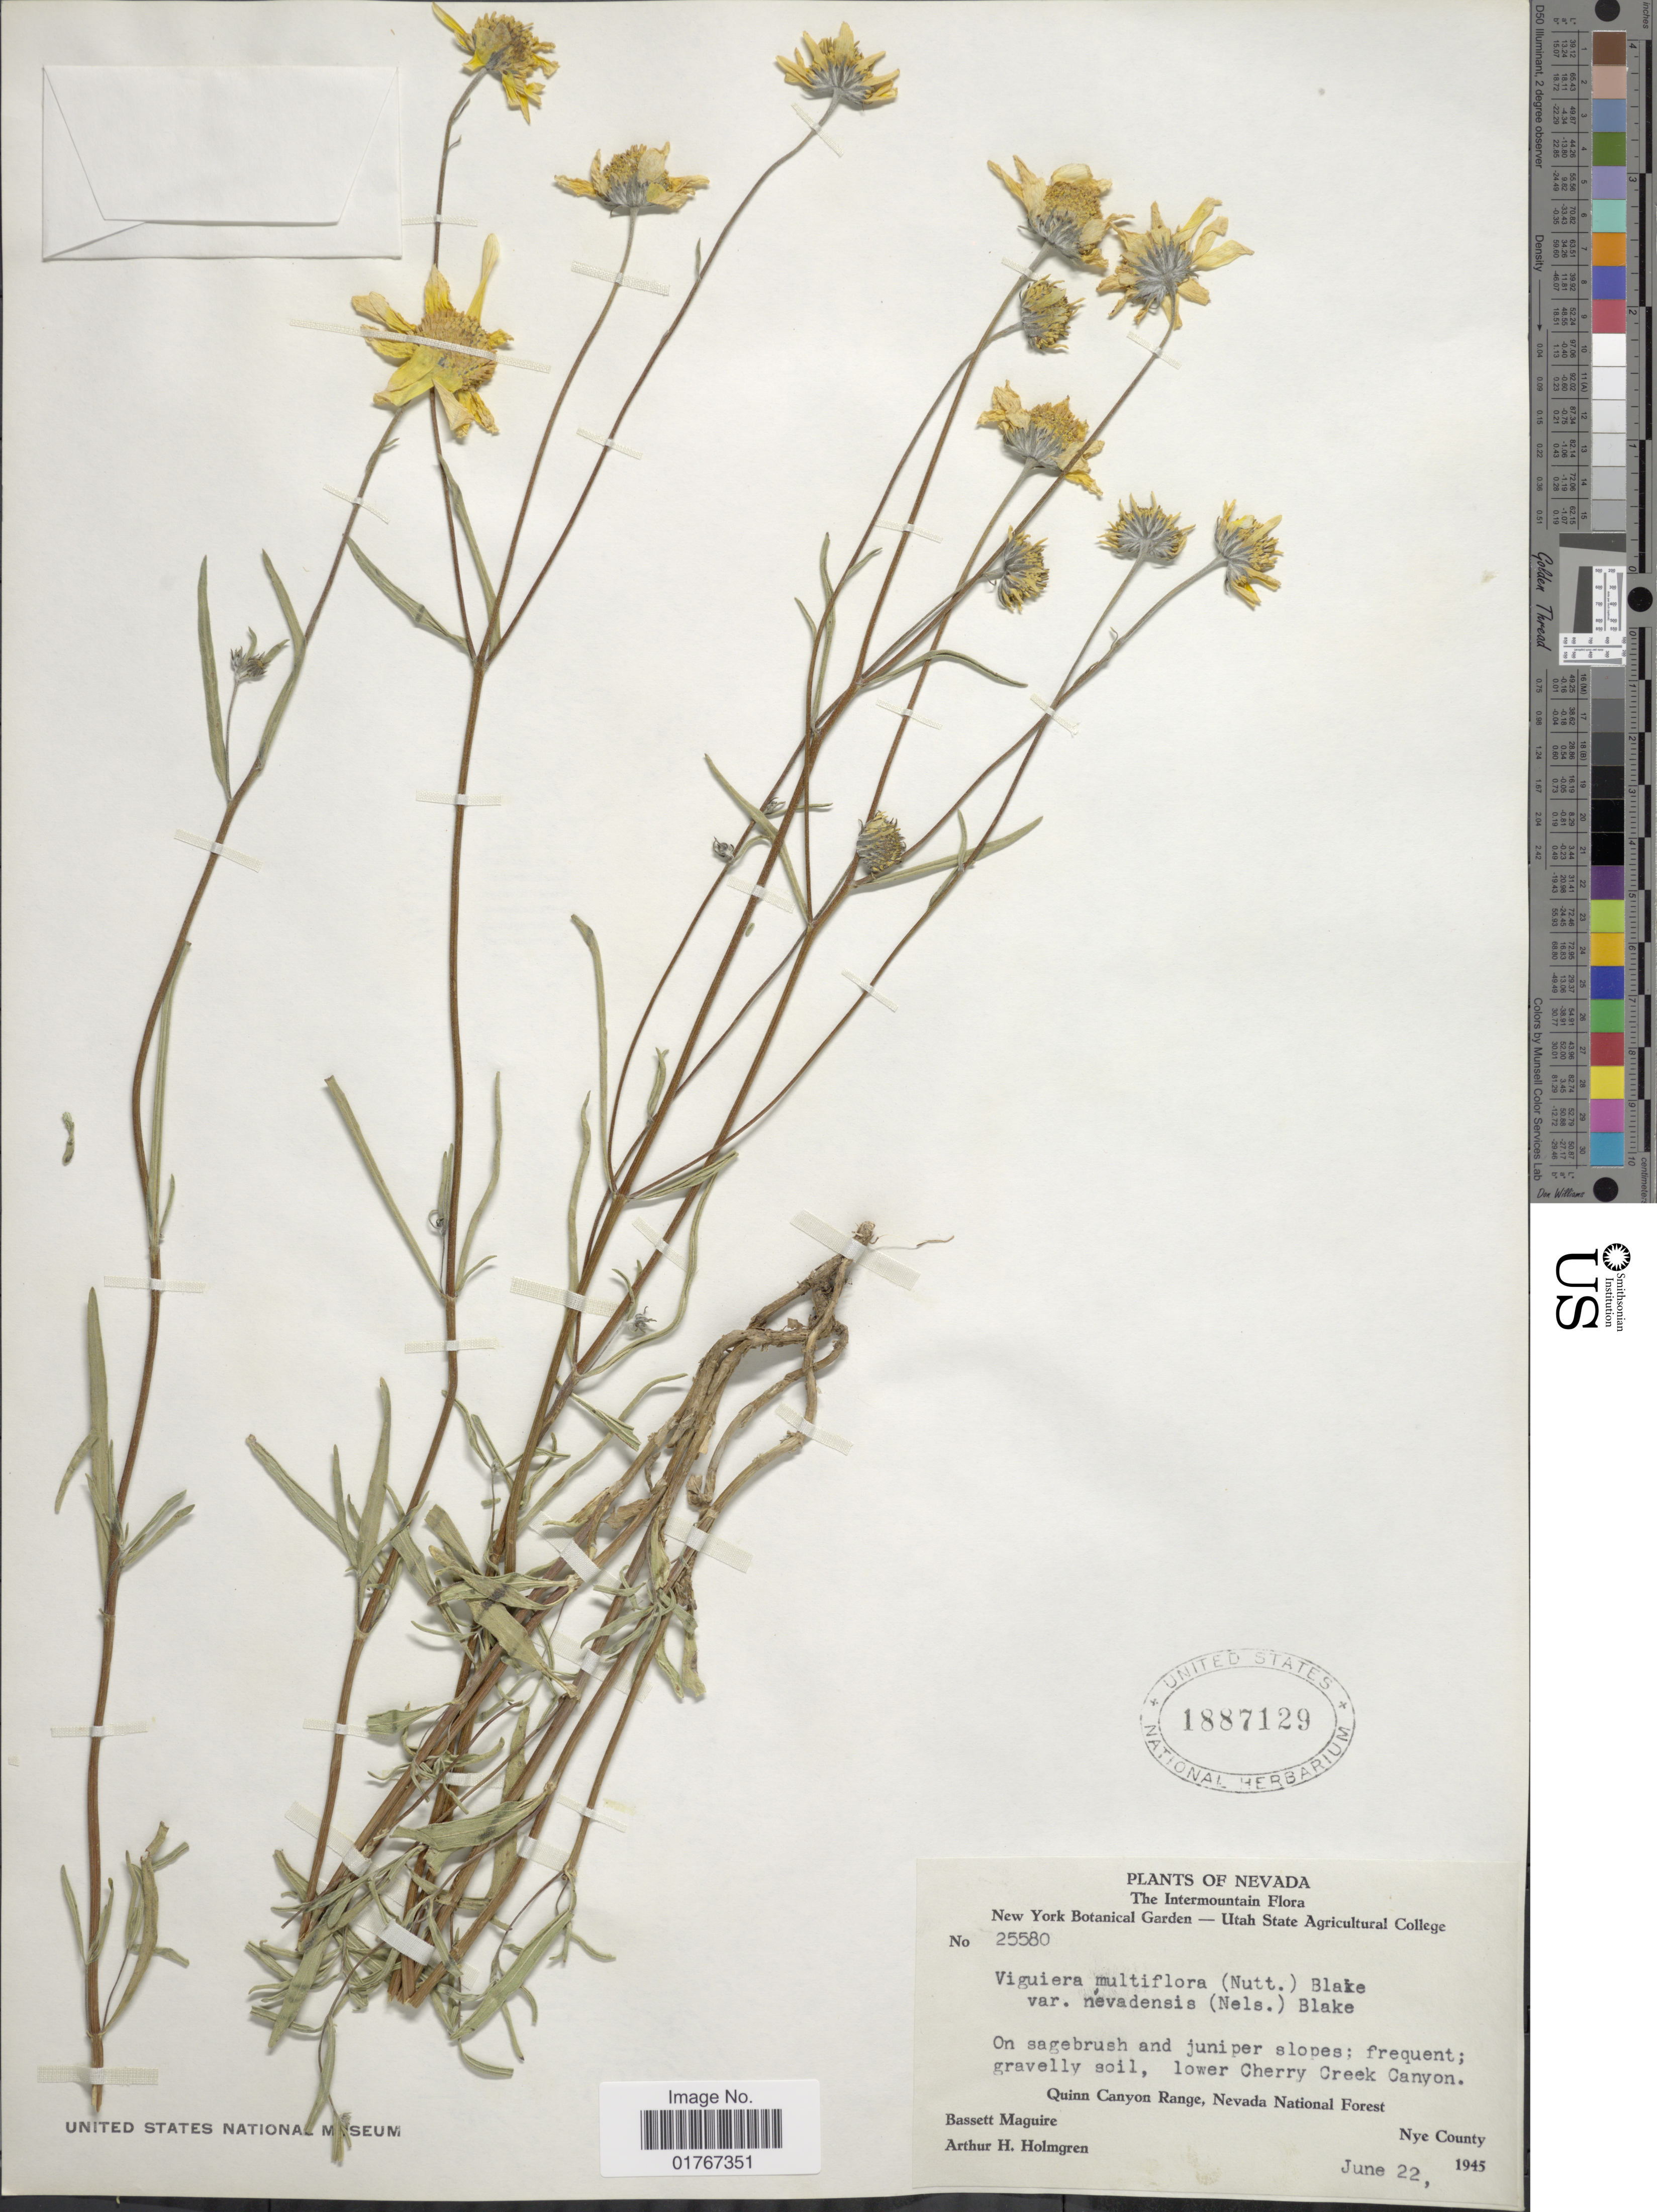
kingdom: Plantae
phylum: Tracheophyta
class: Magnoliopsida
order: Asterales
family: Asteraceae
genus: Heliomeris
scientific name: Heliomeris multiflora var. nevadensis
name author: (A. Nelson) Blake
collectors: B. Maguire & A. H. Holmgren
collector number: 25580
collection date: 1945-06-22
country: United States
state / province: Nevada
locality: The Intermountain, lower Cherry Creek Canyon. Quinn Canyon Range, Nevada National Forest, Nye County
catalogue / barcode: US 1887129